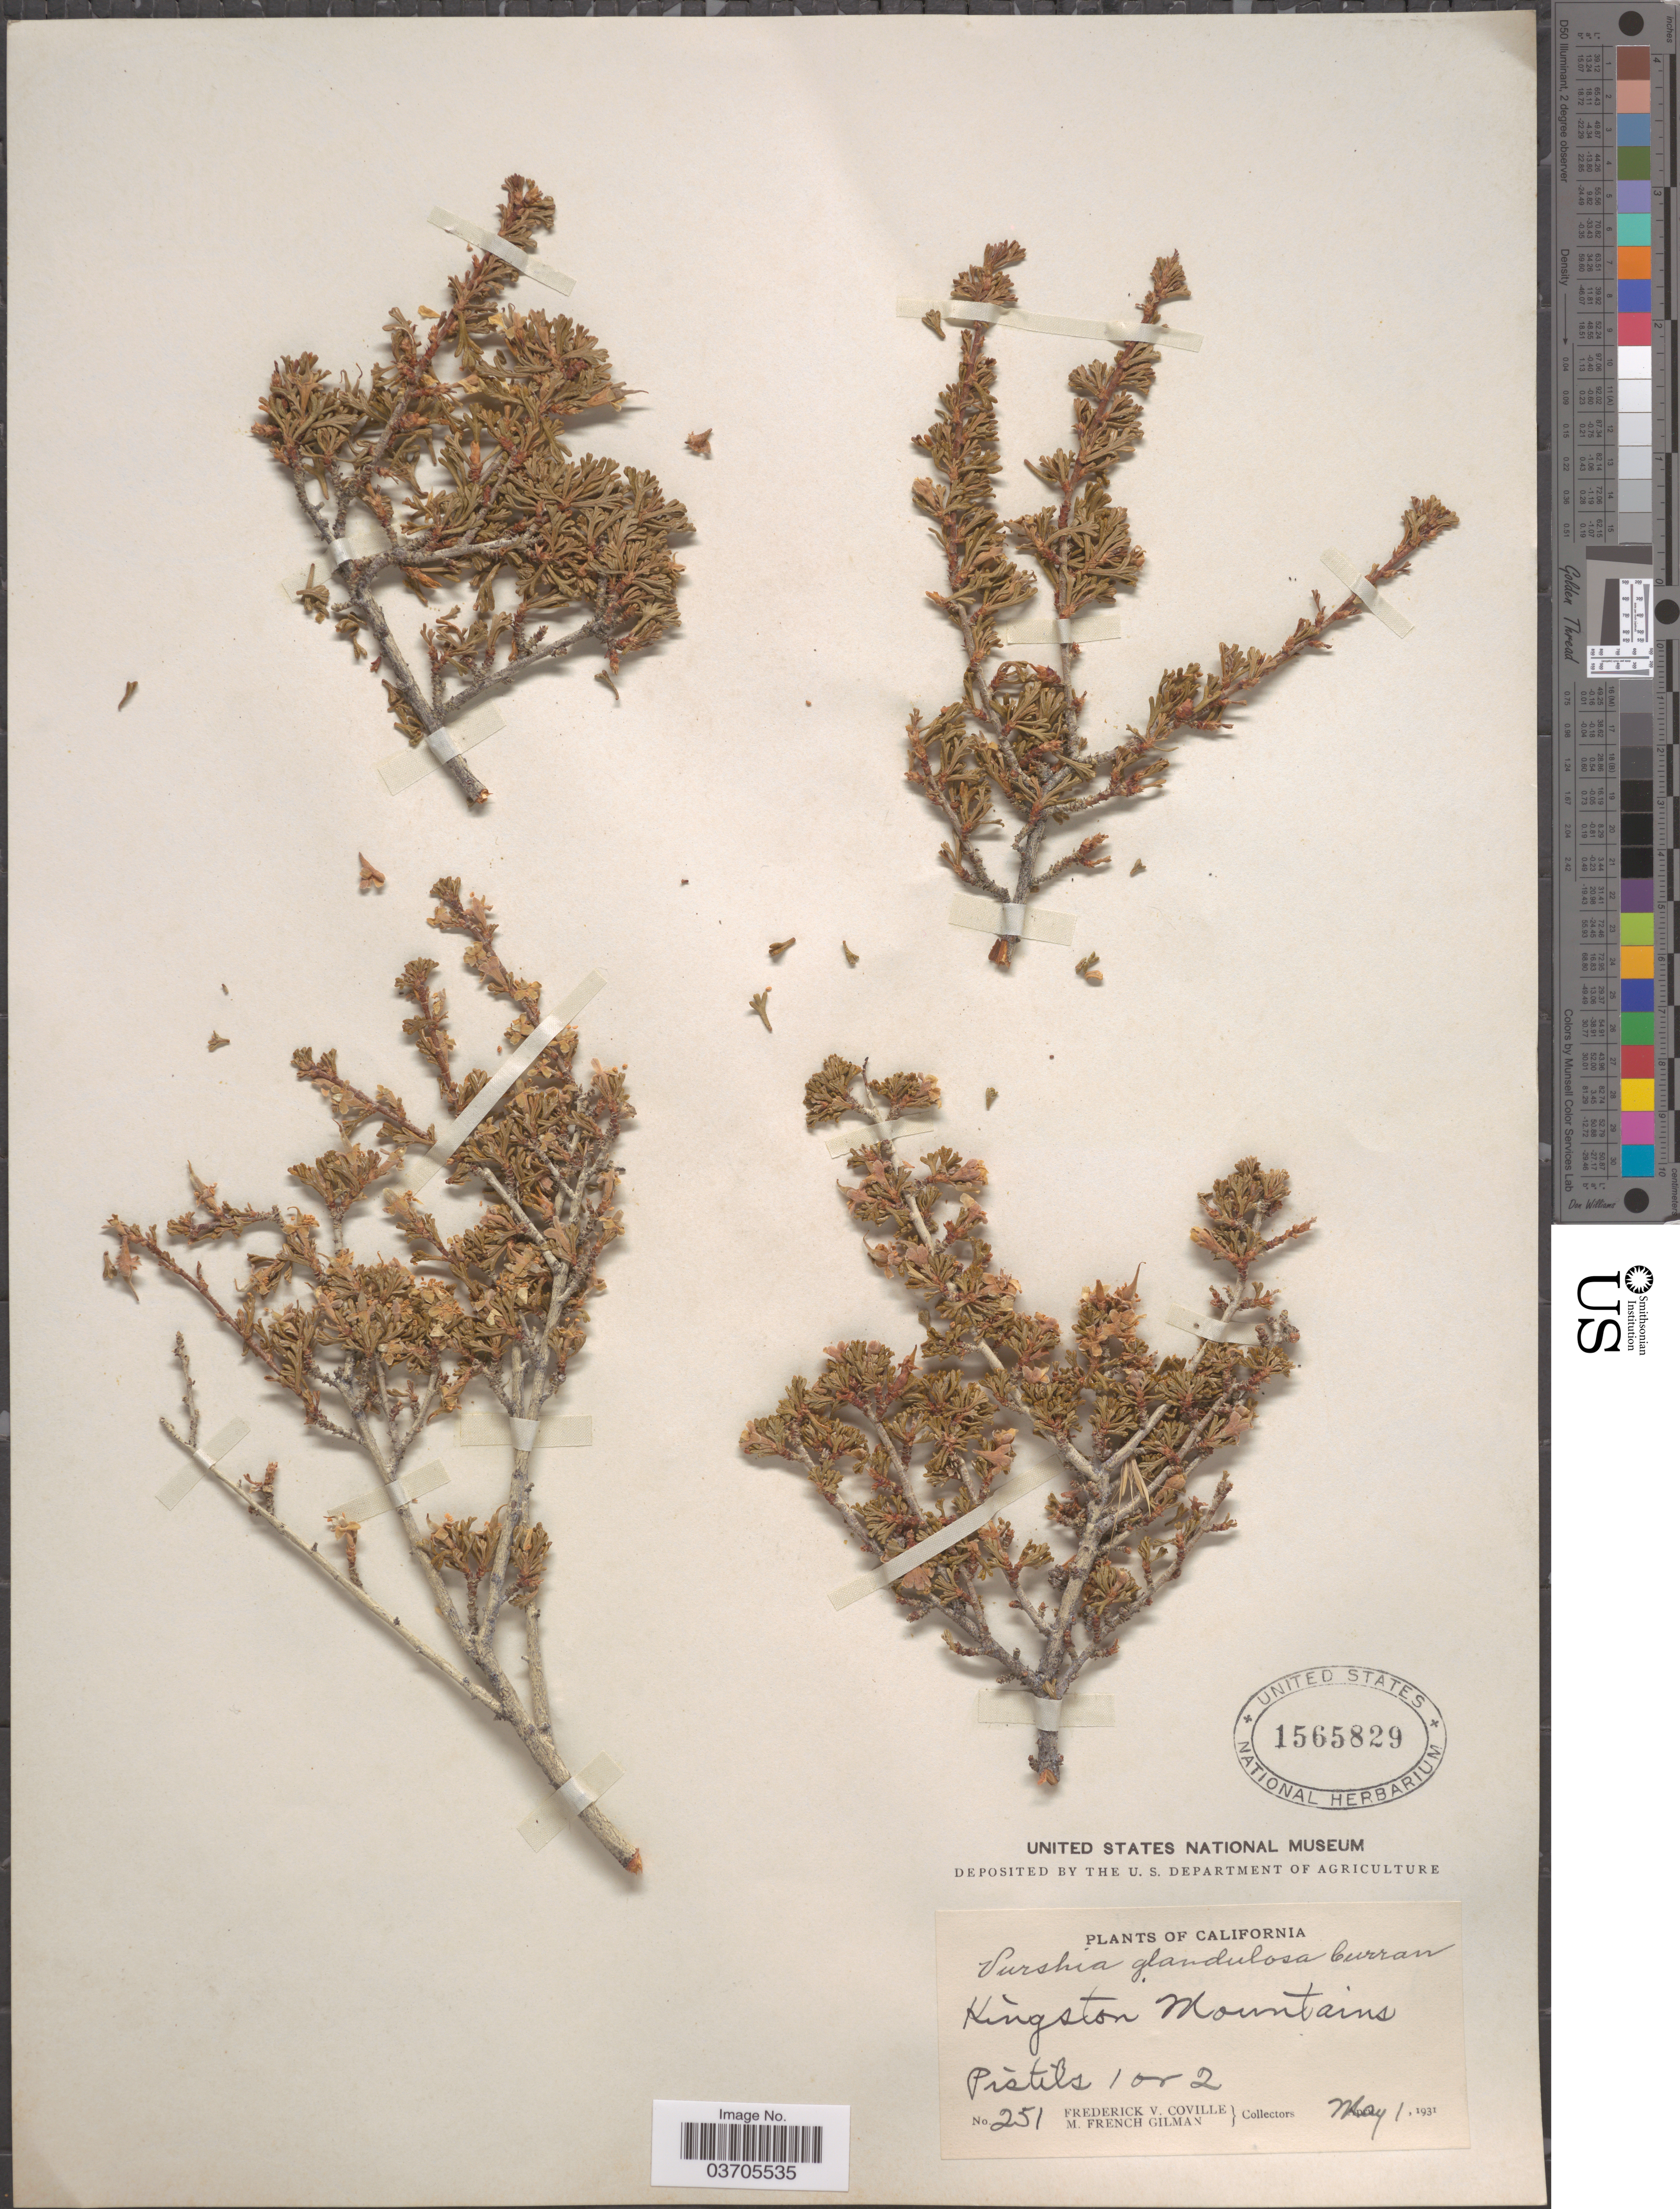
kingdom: Plantae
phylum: Tracheophyta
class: Magnoliopsida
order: Rosales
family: Rosaceae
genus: Purshia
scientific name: Purshia glandulosa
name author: Curran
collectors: F. V. Coville & M. F. Gilman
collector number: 251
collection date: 1931-05-01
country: United States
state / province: California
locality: Kingston Mountains.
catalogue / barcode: US 1565829